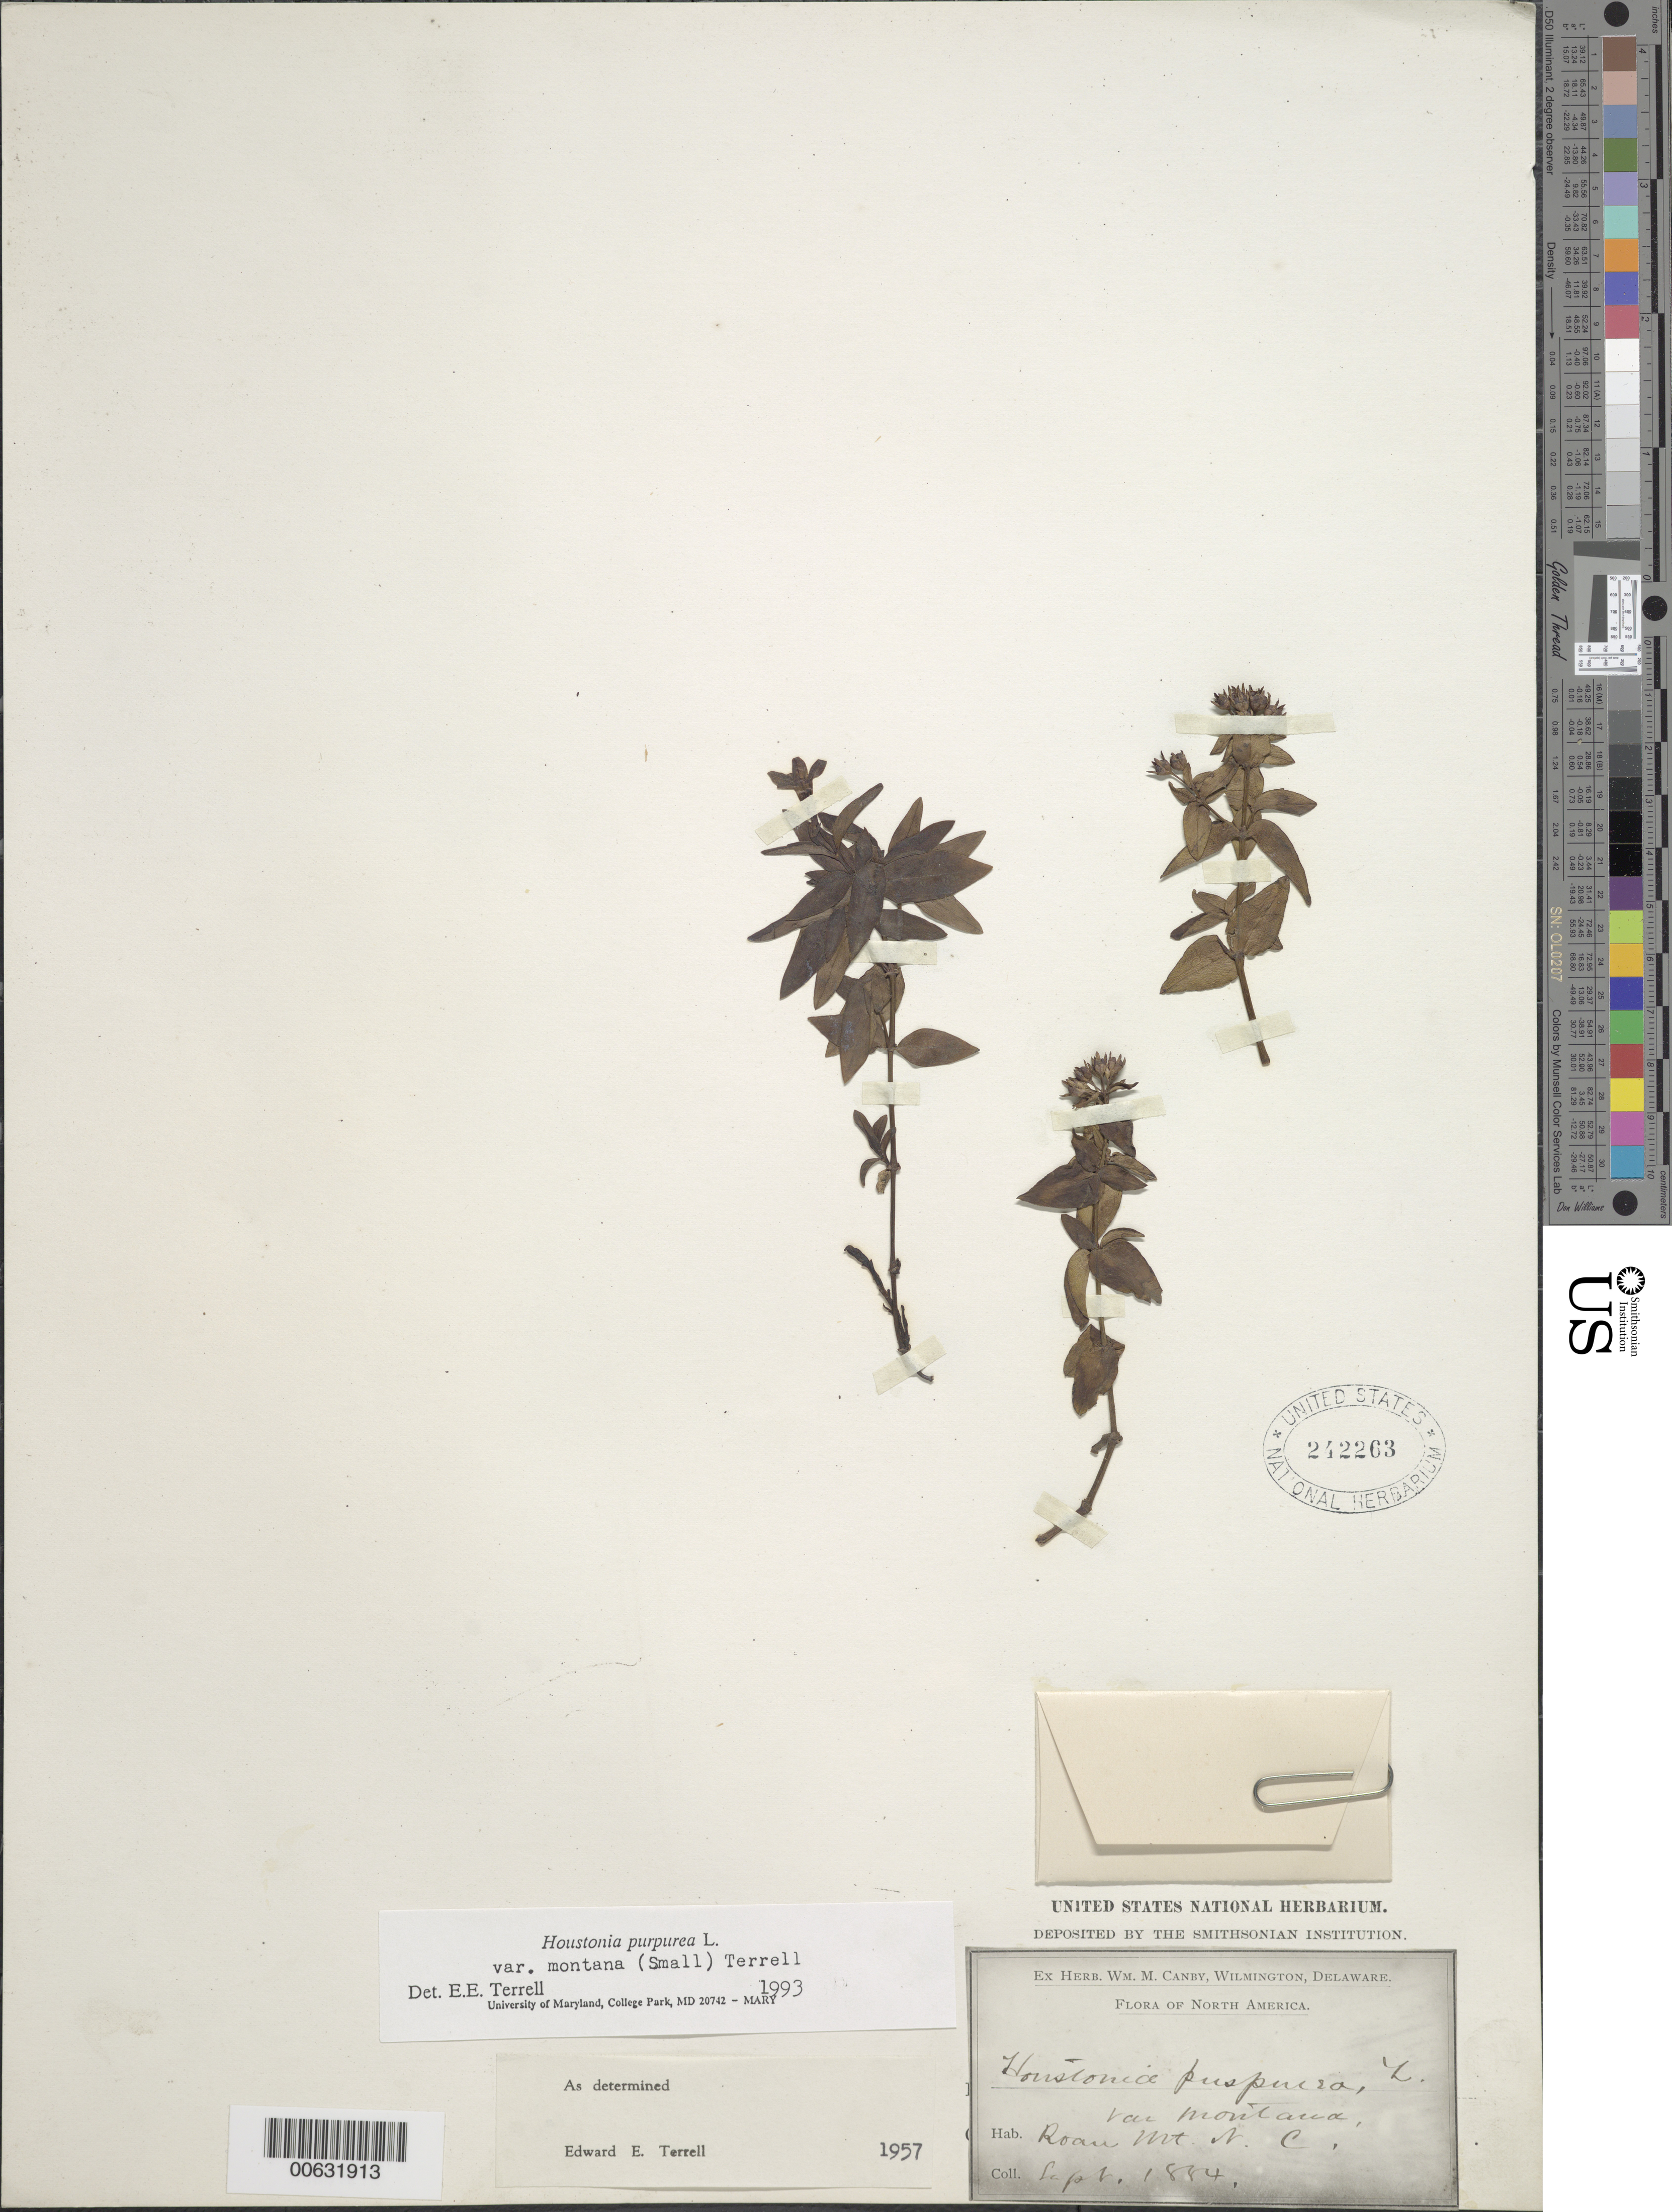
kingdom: Plantae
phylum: Tracheophyta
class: Magnoliopsida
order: Gentianales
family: Rubiaceae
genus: Houstonia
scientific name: Houstonia purpurea var. montana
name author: (Small) Terrell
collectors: W. M. Canby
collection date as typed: Sep 1884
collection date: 1884-09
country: United States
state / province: North Carolina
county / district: Mitchell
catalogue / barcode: US 242263